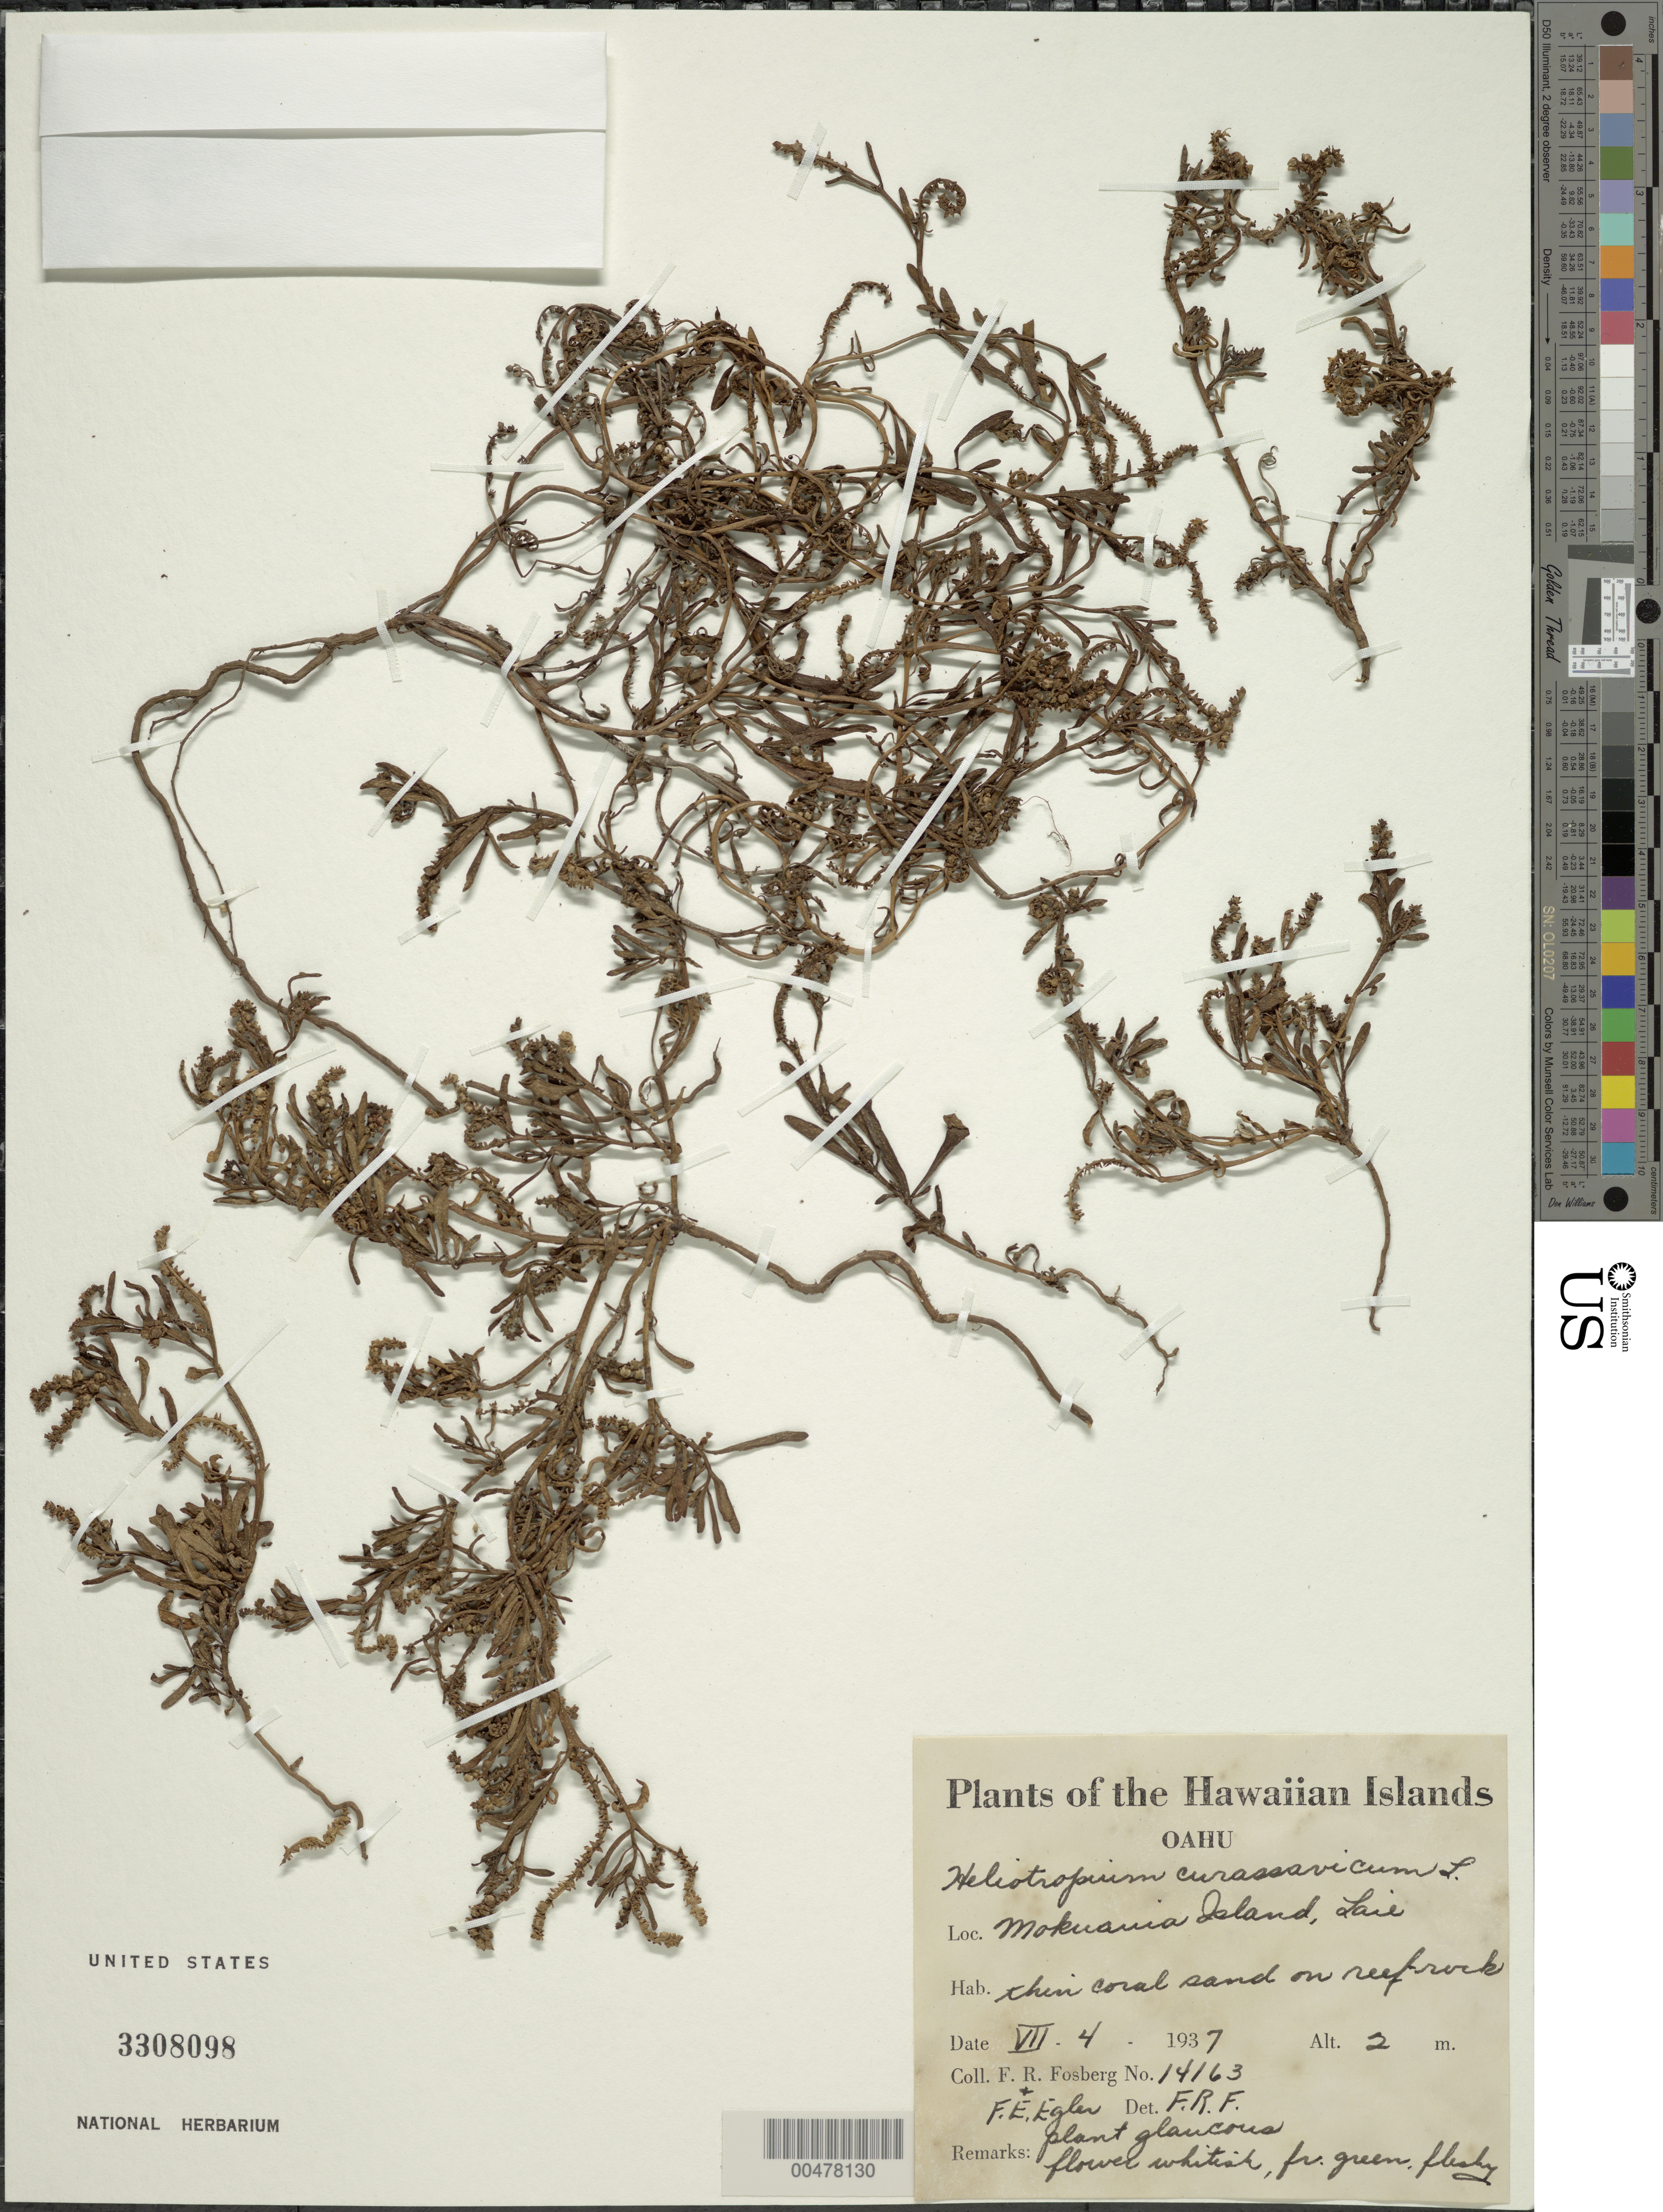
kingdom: Plantae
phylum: Tracheophyta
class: Magnoliopsida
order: Boraginales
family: Heliotropiaceae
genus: Heliotropium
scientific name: Heliotropium curassavicum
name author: L.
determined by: Fosberg, F. R.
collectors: F. R. Fosberg & F. Egler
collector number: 14163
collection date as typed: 4 Jul 1937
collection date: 1937-07-04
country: United States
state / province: Hawaii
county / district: Honolulu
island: Oahu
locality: Laie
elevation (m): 2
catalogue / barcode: US 3308098